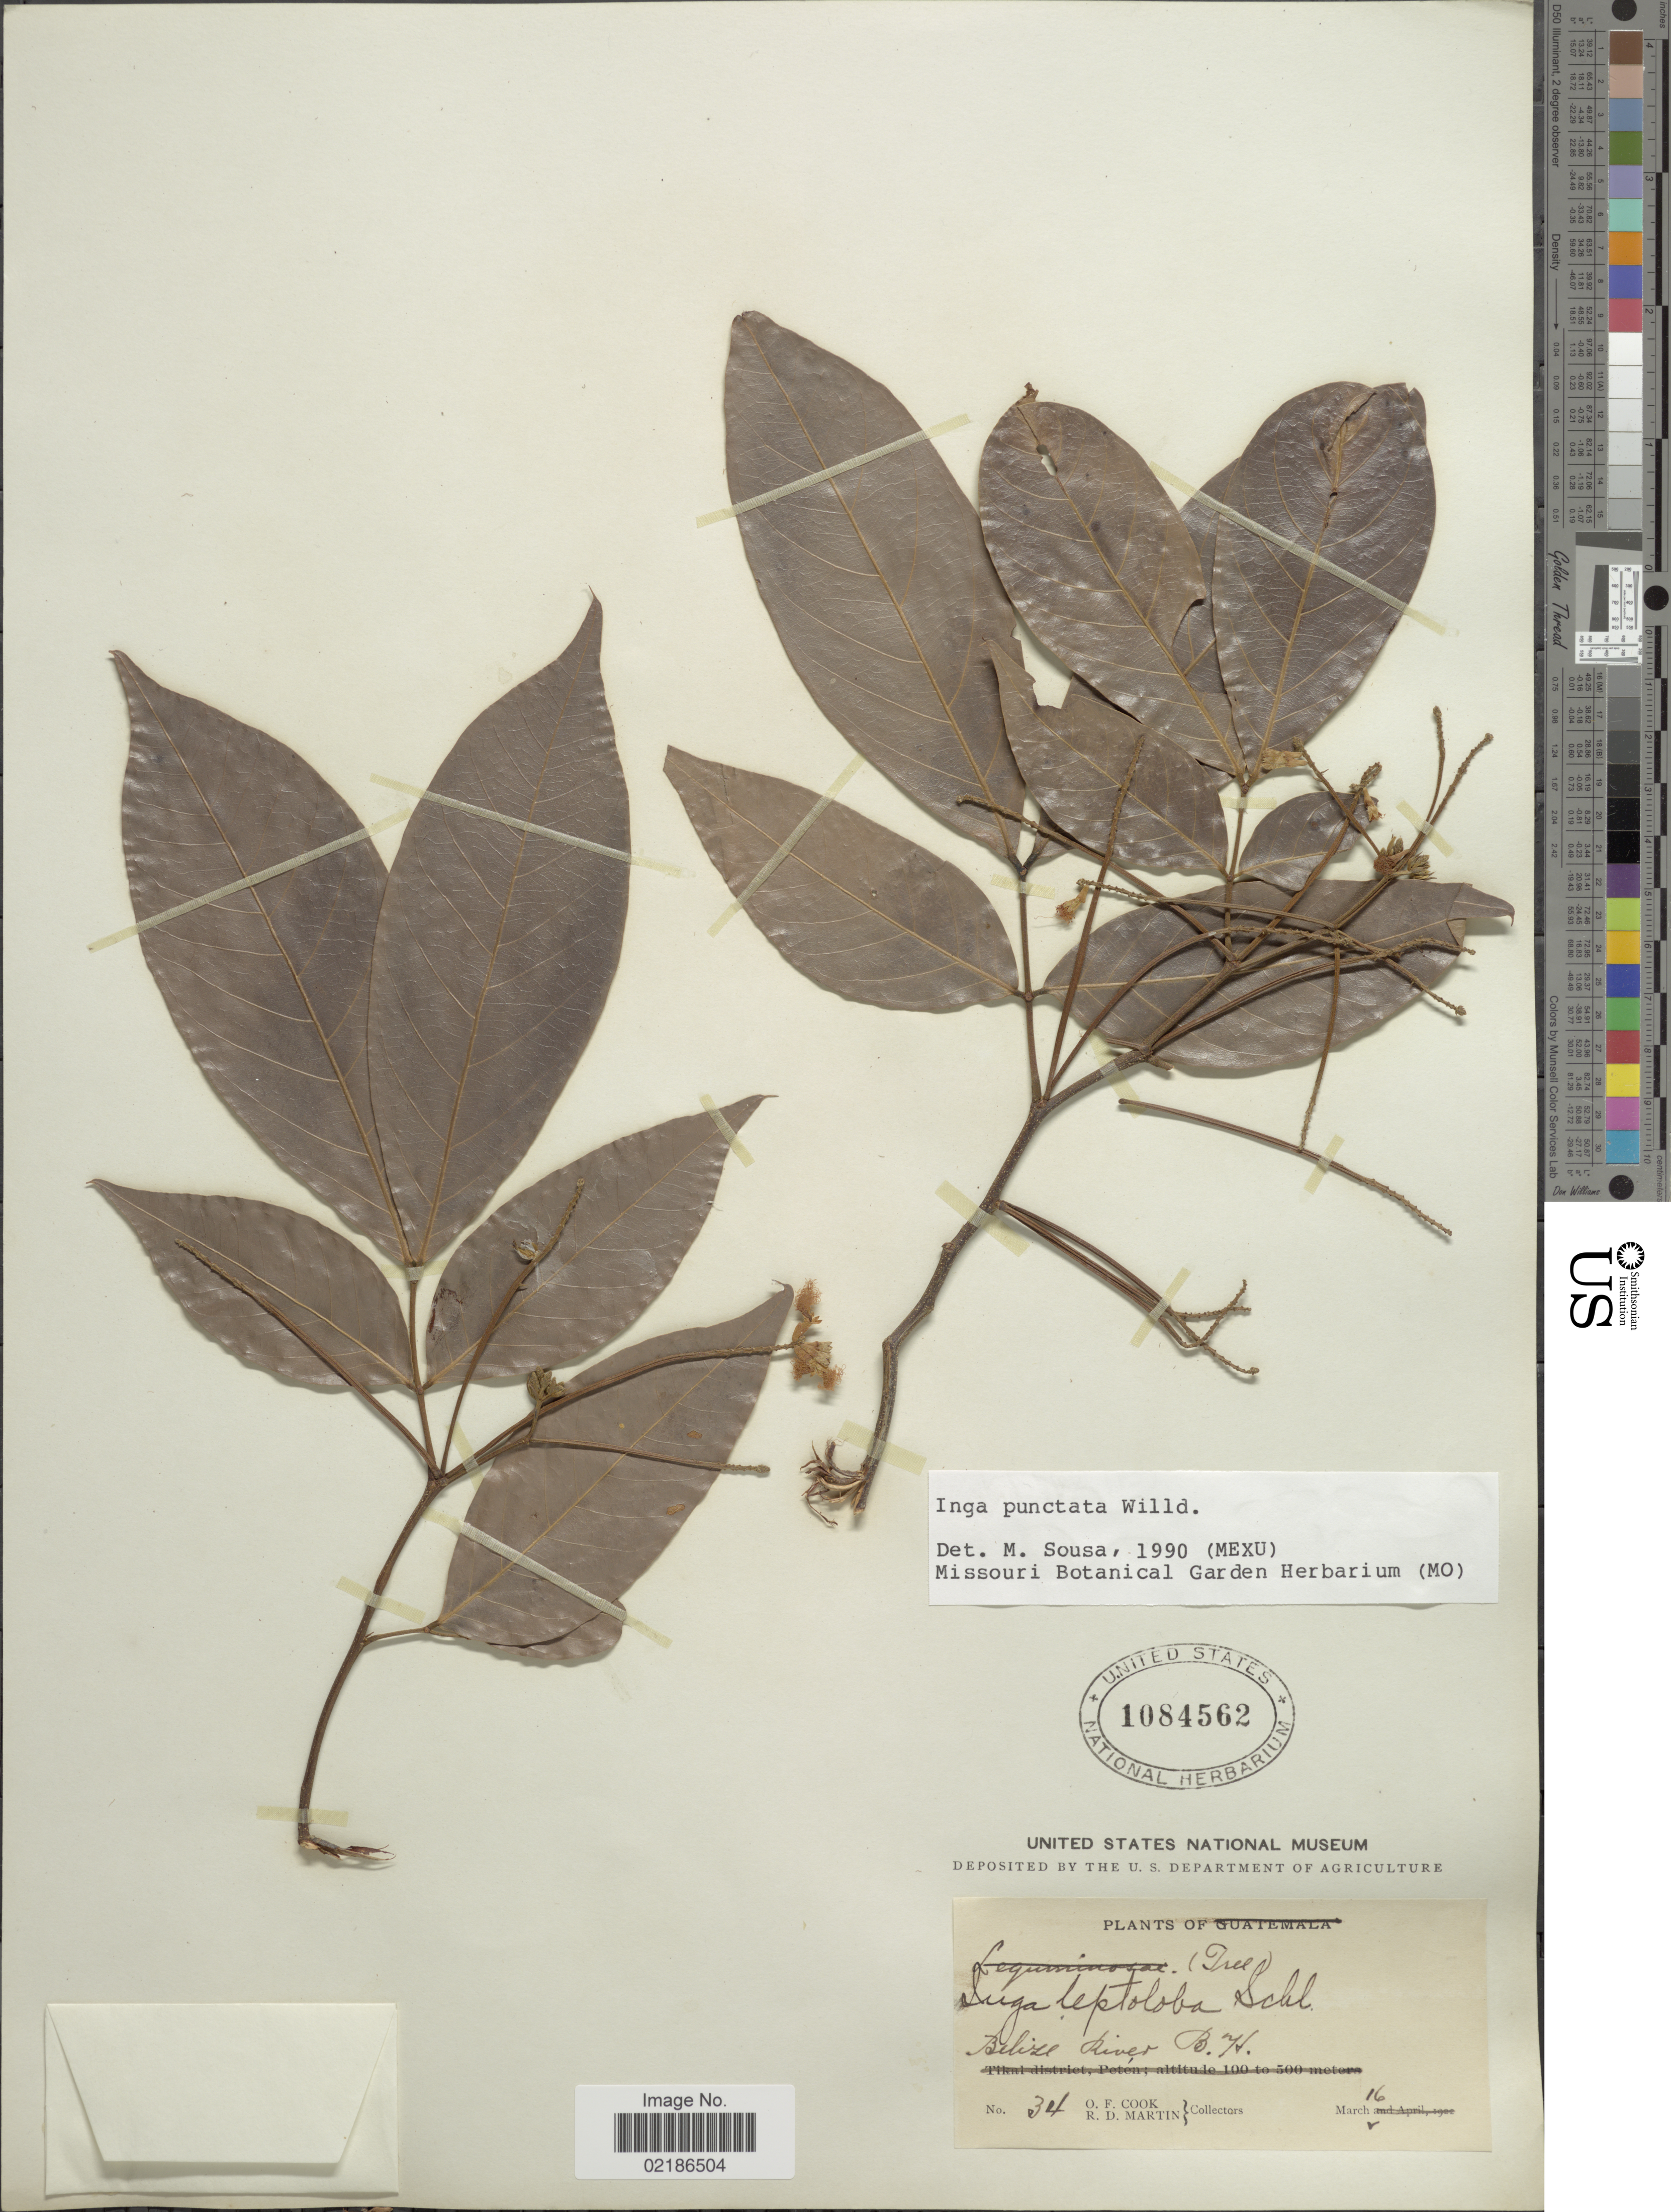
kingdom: Plantae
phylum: Tracheophyta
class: Magnoliopsida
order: Fabales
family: Fabaceae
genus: Inga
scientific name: Inga punctata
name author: Willd.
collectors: O. F. Cook & R. D. Martin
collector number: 34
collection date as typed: Transcribed d/m/y: /3/16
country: Belize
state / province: Belize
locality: Belize River, B. H.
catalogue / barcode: US 1084562